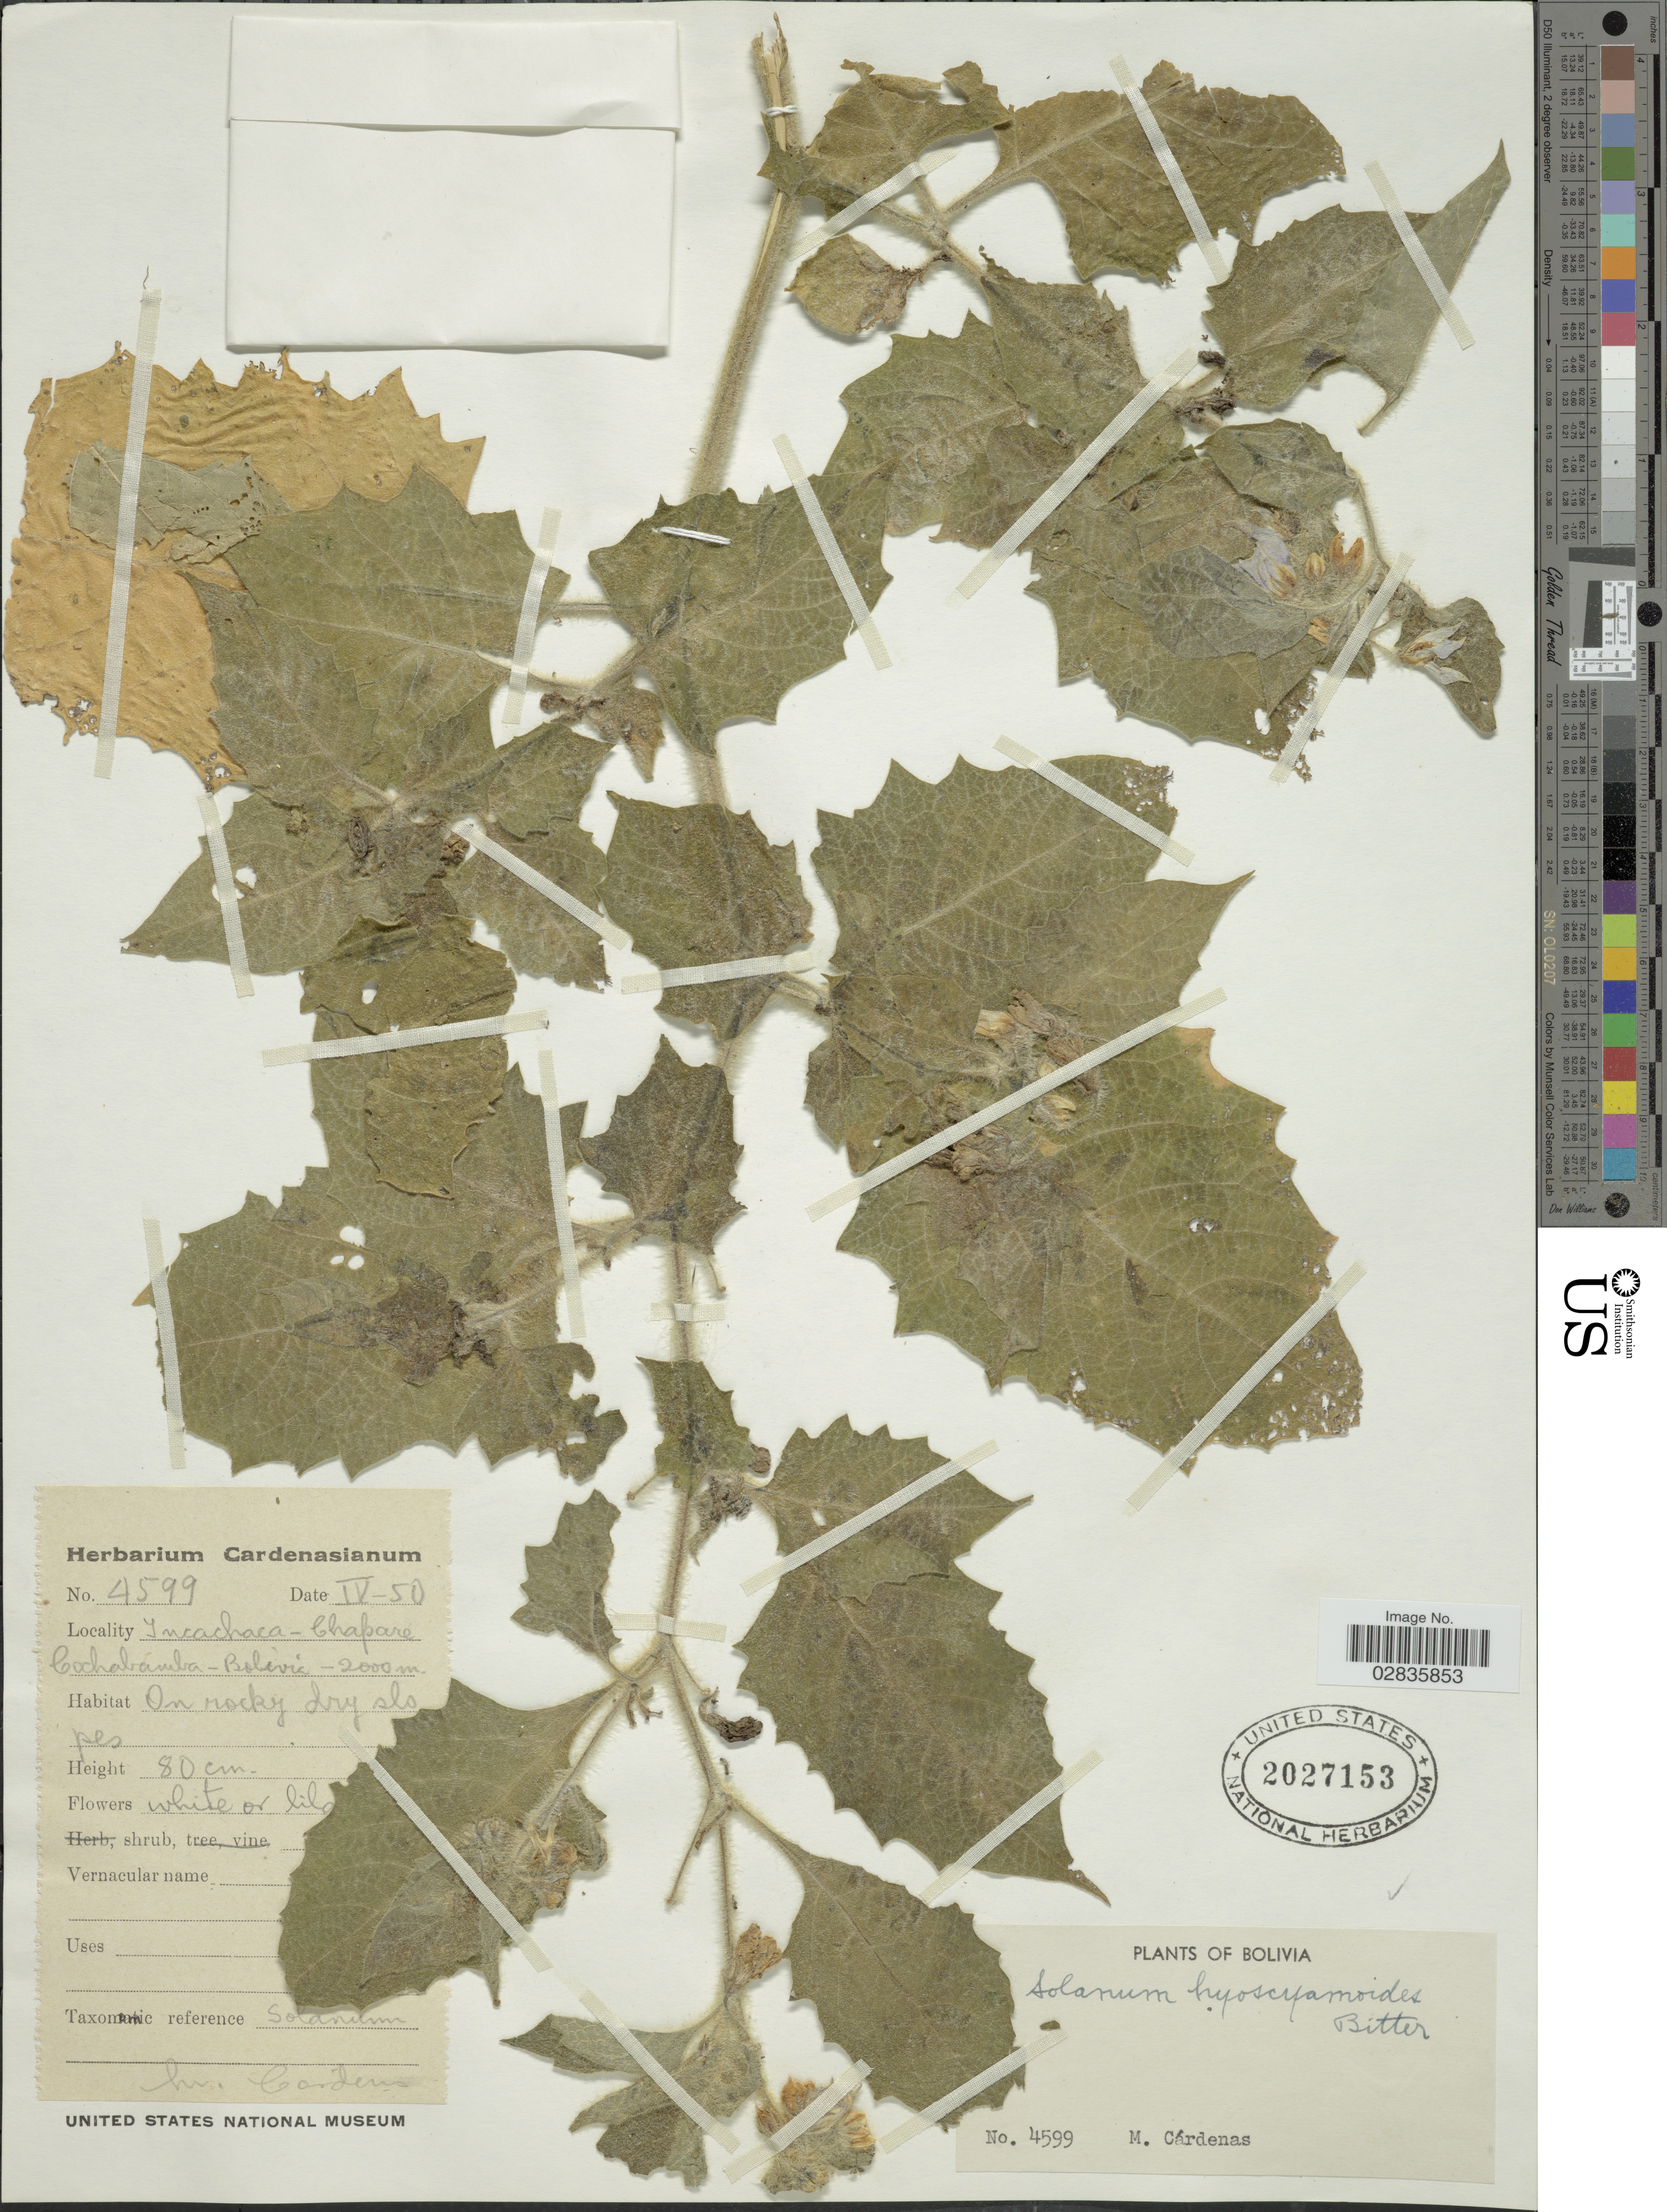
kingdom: Plantae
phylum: Tracheophyta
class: Magnoliopsida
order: Solanales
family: Solanaceae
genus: Solanum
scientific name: Solanum fiebrigii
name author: Bitter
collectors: M. Cárdenas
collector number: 4599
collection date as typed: Transcribed d/m/y: /4/50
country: Bolivia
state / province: Cochabamba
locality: Incachaca - Chapare.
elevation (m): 2000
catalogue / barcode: US 2027153